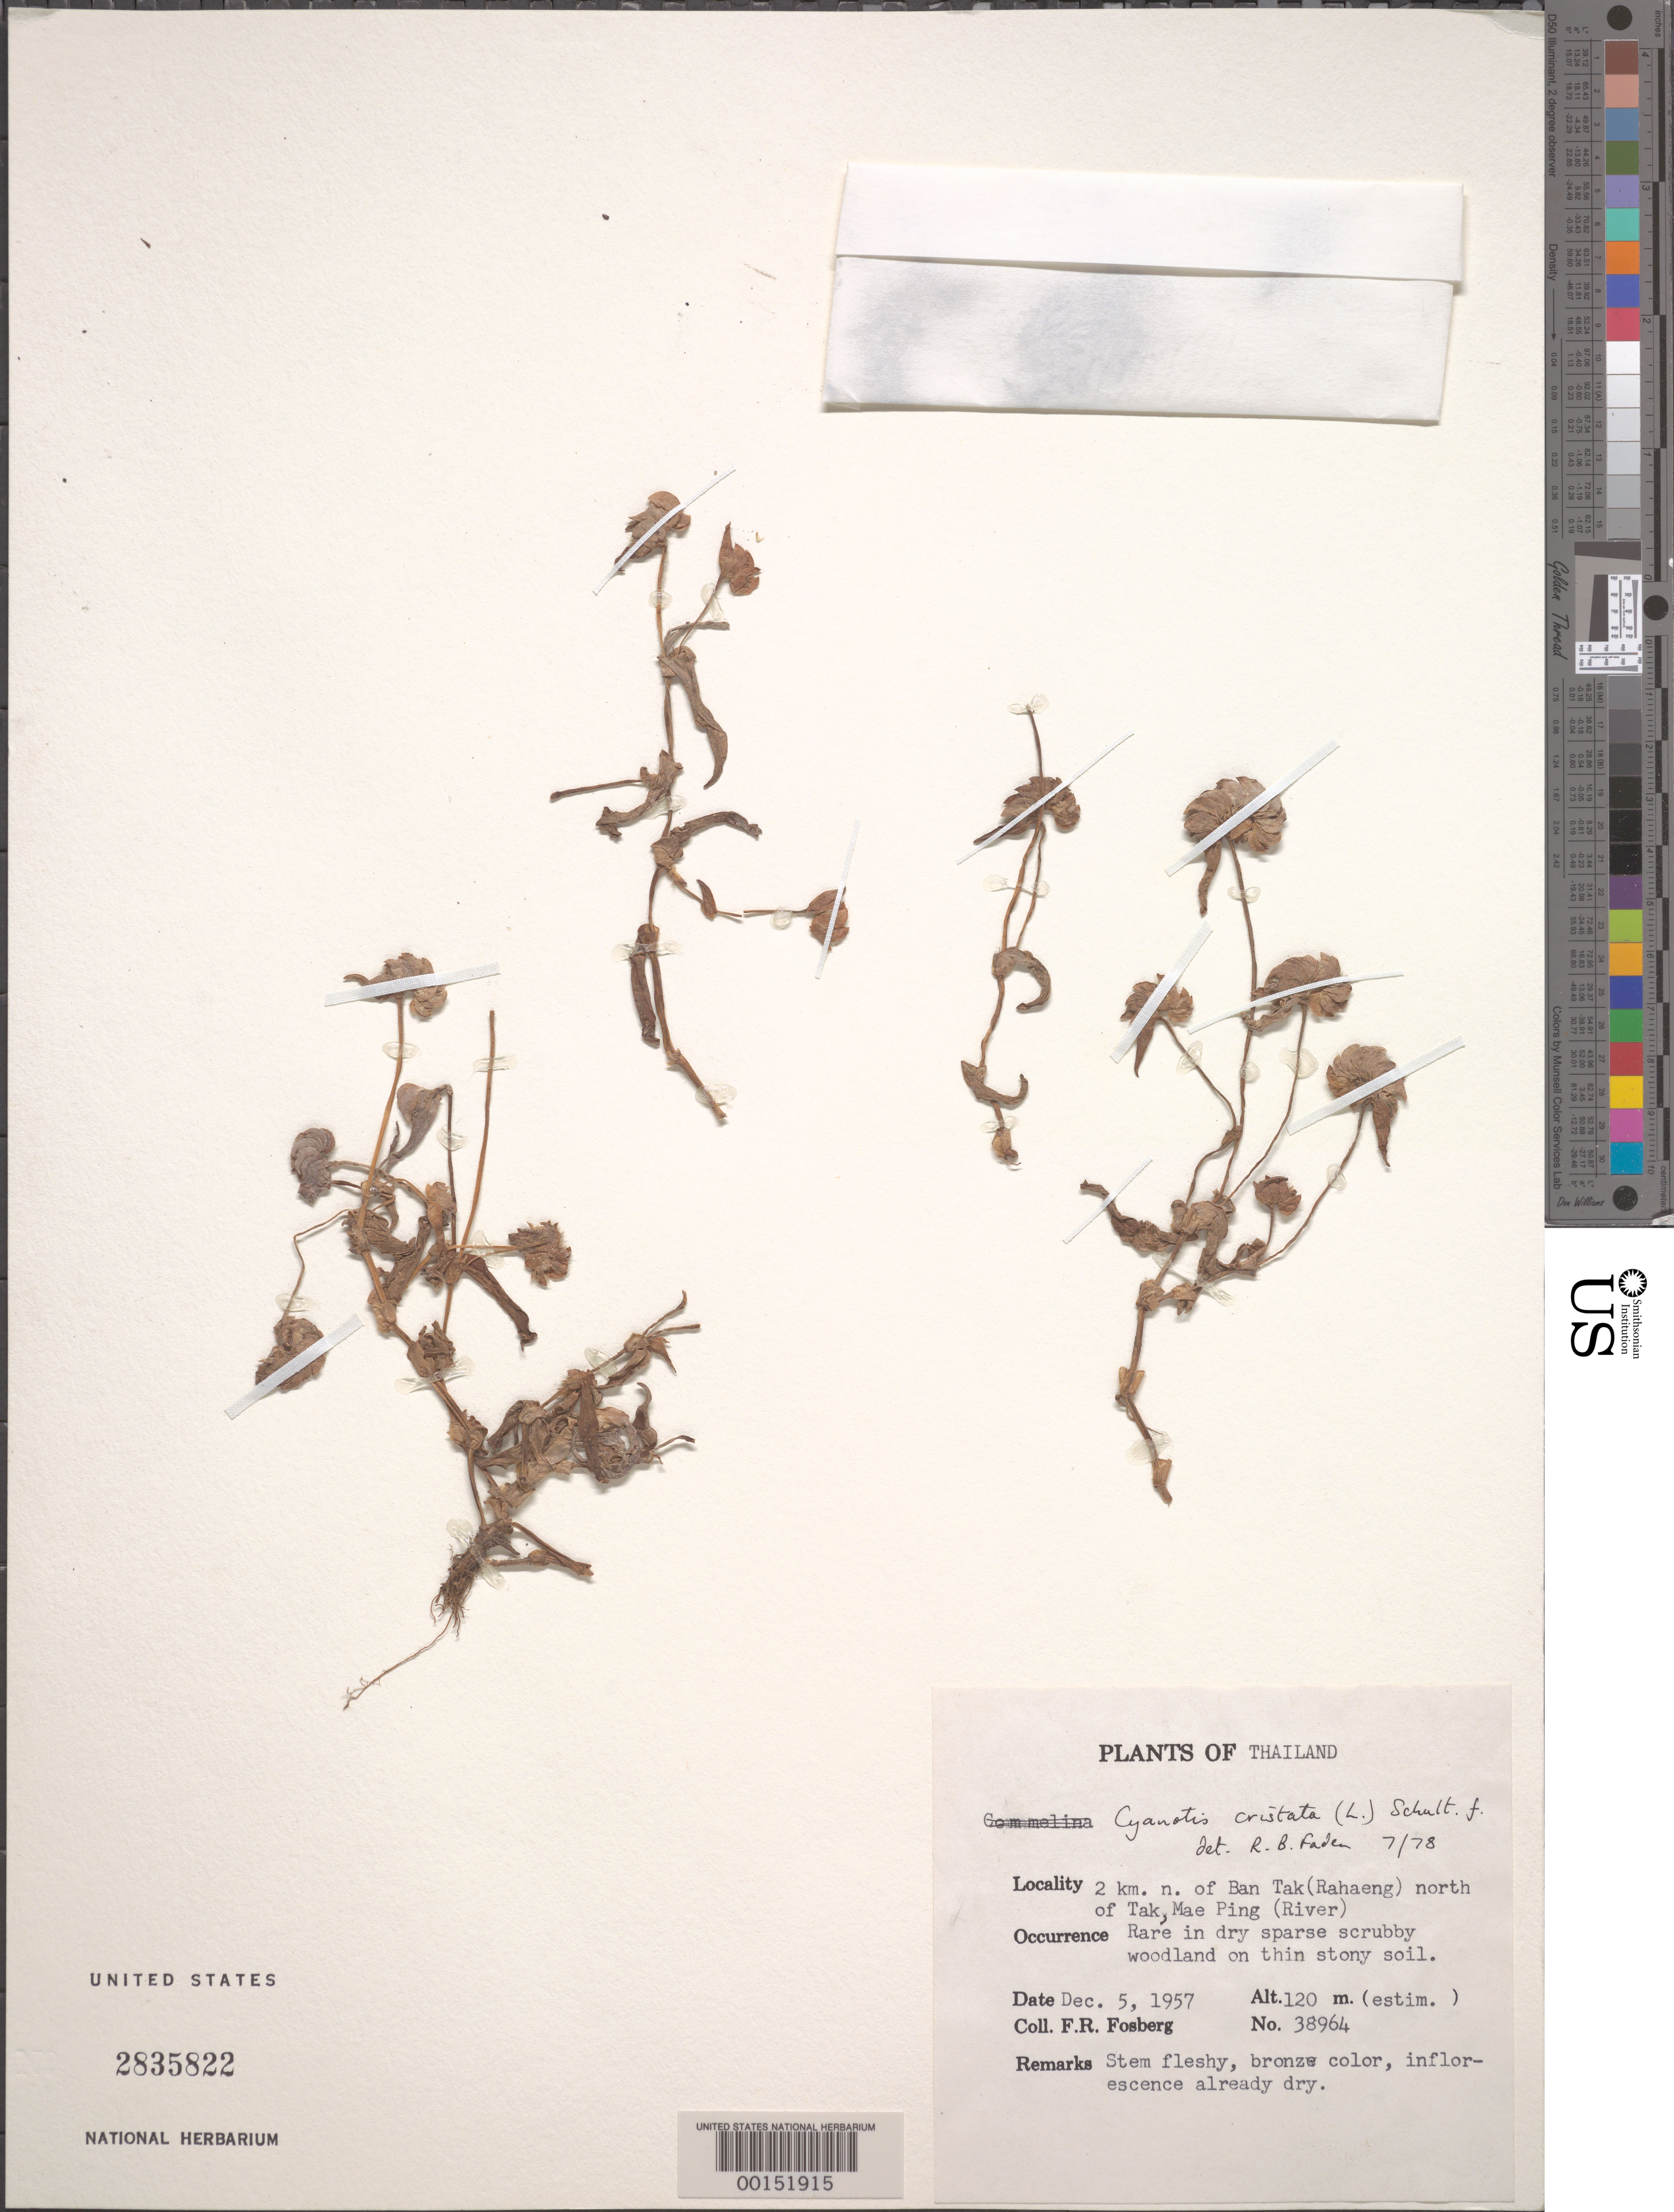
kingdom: Plantae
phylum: Tracheophyta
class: Liliopsida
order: Commelinales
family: Commelinaceae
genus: Cyanotis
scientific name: Cyanotis cristata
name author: (L.) D. Don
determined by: Faden, Robert B., (US), Smithsonian Institution - National Museum of Natural History (UNITED STATES)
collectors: F. R. Fosberg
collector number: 38964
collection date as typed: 05 Dec 1957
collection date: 1957-12-05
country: Thailand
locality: N of ban tak, mae ping river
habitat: Dry sparse scrub woodland, thin soil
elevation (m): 120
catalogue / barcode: US 2835822